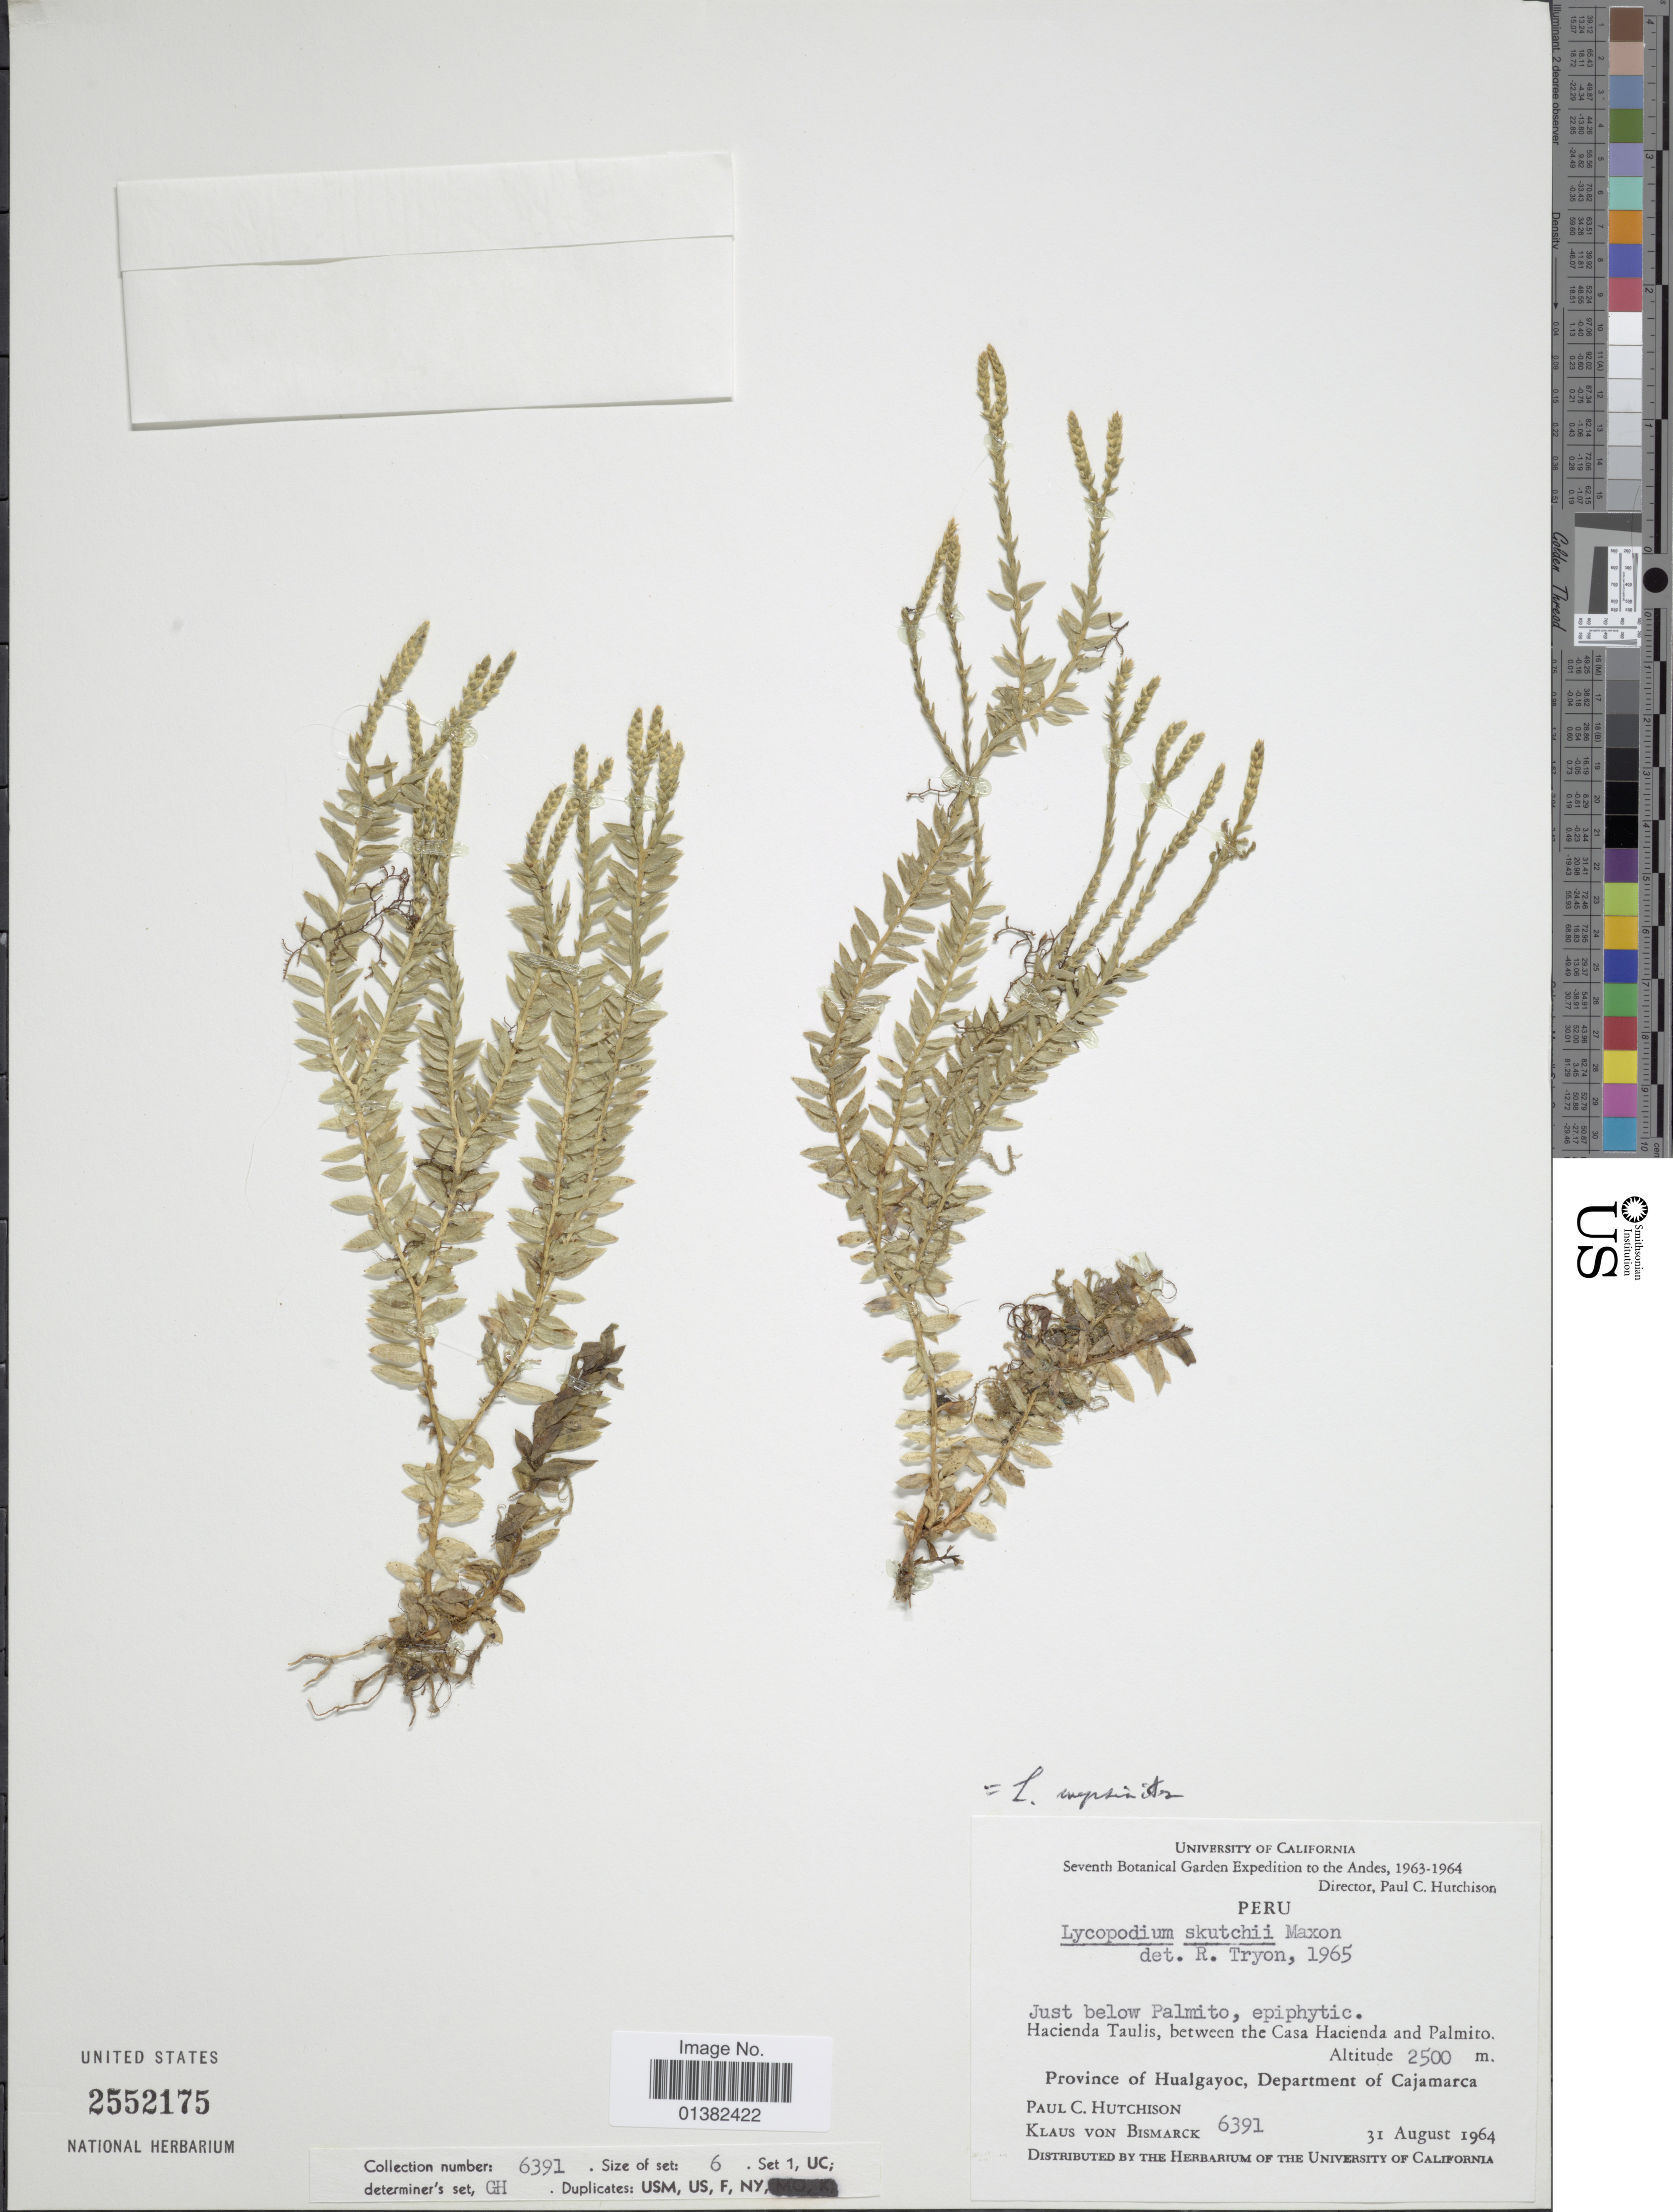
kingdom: Plantae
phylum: Tracheophyta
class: Lycopodiopsida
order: Lycopodiales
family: Lycopodiaceae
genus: Phlegmariurus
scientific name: Phlegmariurus myrsinites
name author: (Lam.) B. Øllg.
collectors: P. C. Hutchison & K. von Bismarck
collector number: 6391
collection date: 1964-08-31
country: Peru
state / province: Cajamarca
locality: Hacienda Taulis, between the Casa Hacienda and Palmito. Province of Hualgayoc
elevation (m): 2500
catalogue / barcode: US 2552175